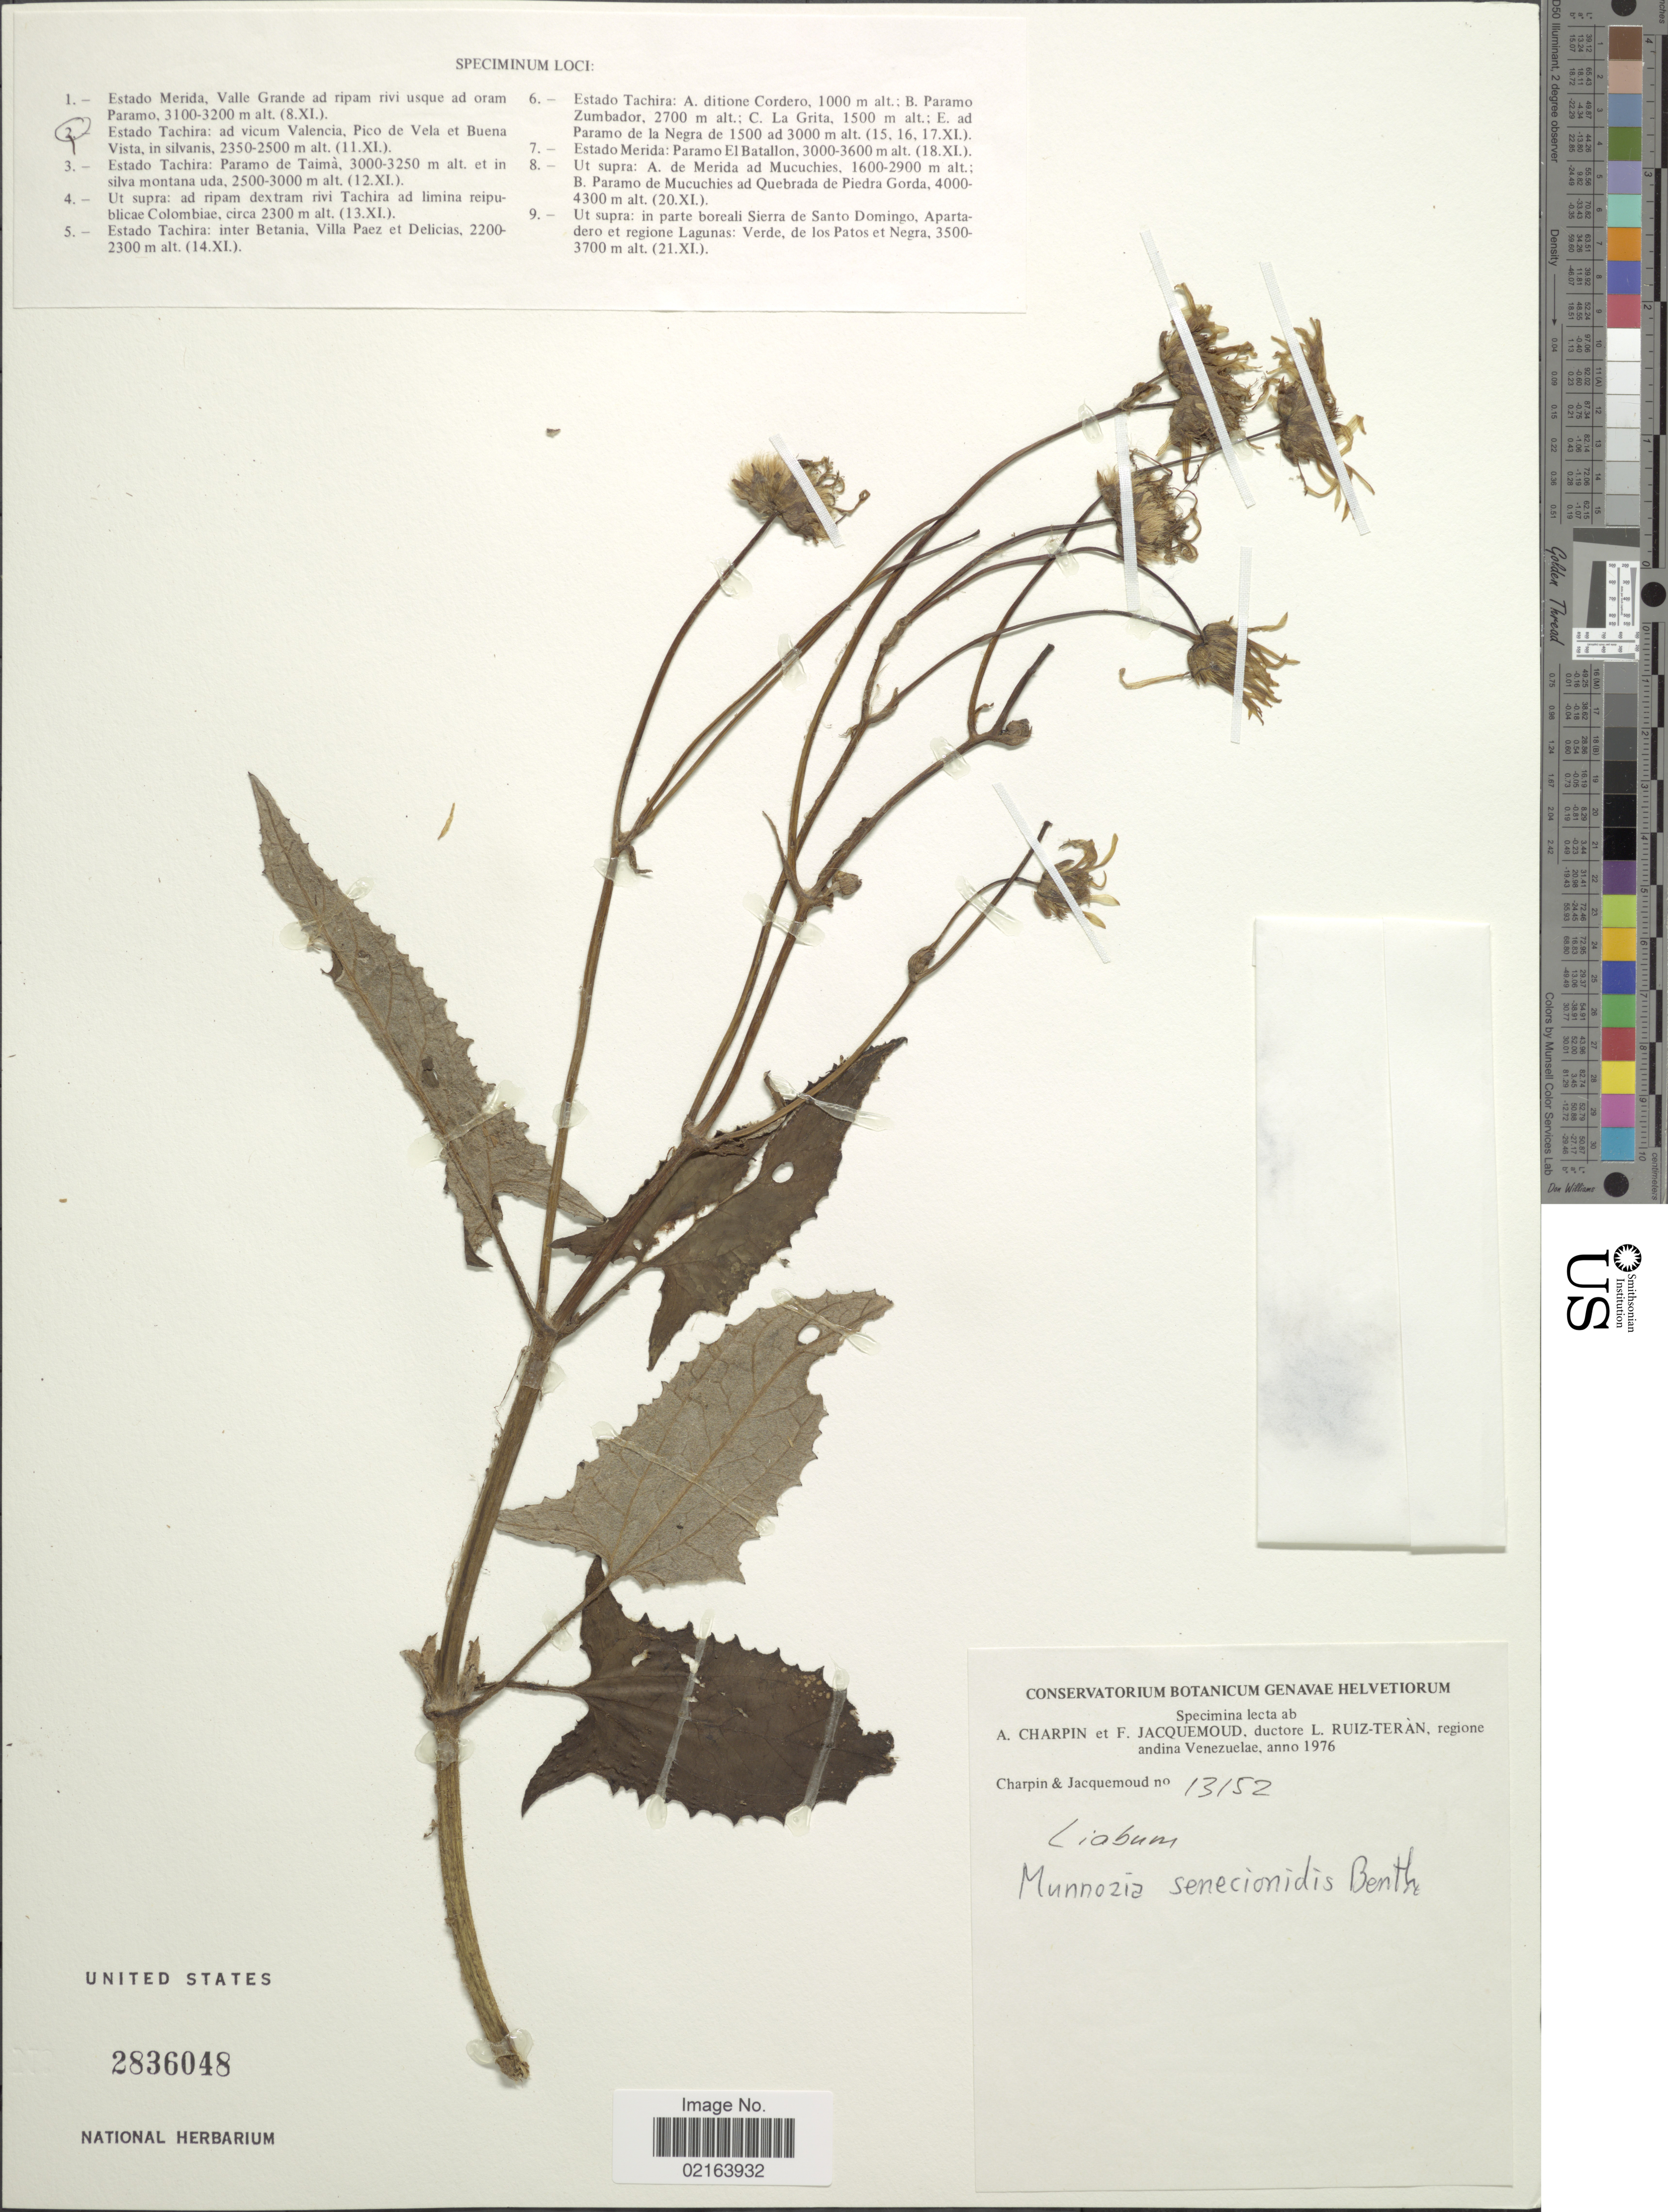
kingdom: Plantae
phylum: Tracheophyta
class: Magnoliopsida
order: Asterales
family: Asteraceae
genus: Munnozia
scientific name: Munnozia senecionidis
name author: Benth.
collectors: A. Charpin & F. Jacquemoud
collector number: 13152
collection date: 1976-11-11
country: Venezuela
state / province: Tachira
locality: Estado Tachira: ad vicum Valencia, Pico de vela et Buena Vista, in silvanis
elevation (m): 2350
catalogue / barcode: US 2836048